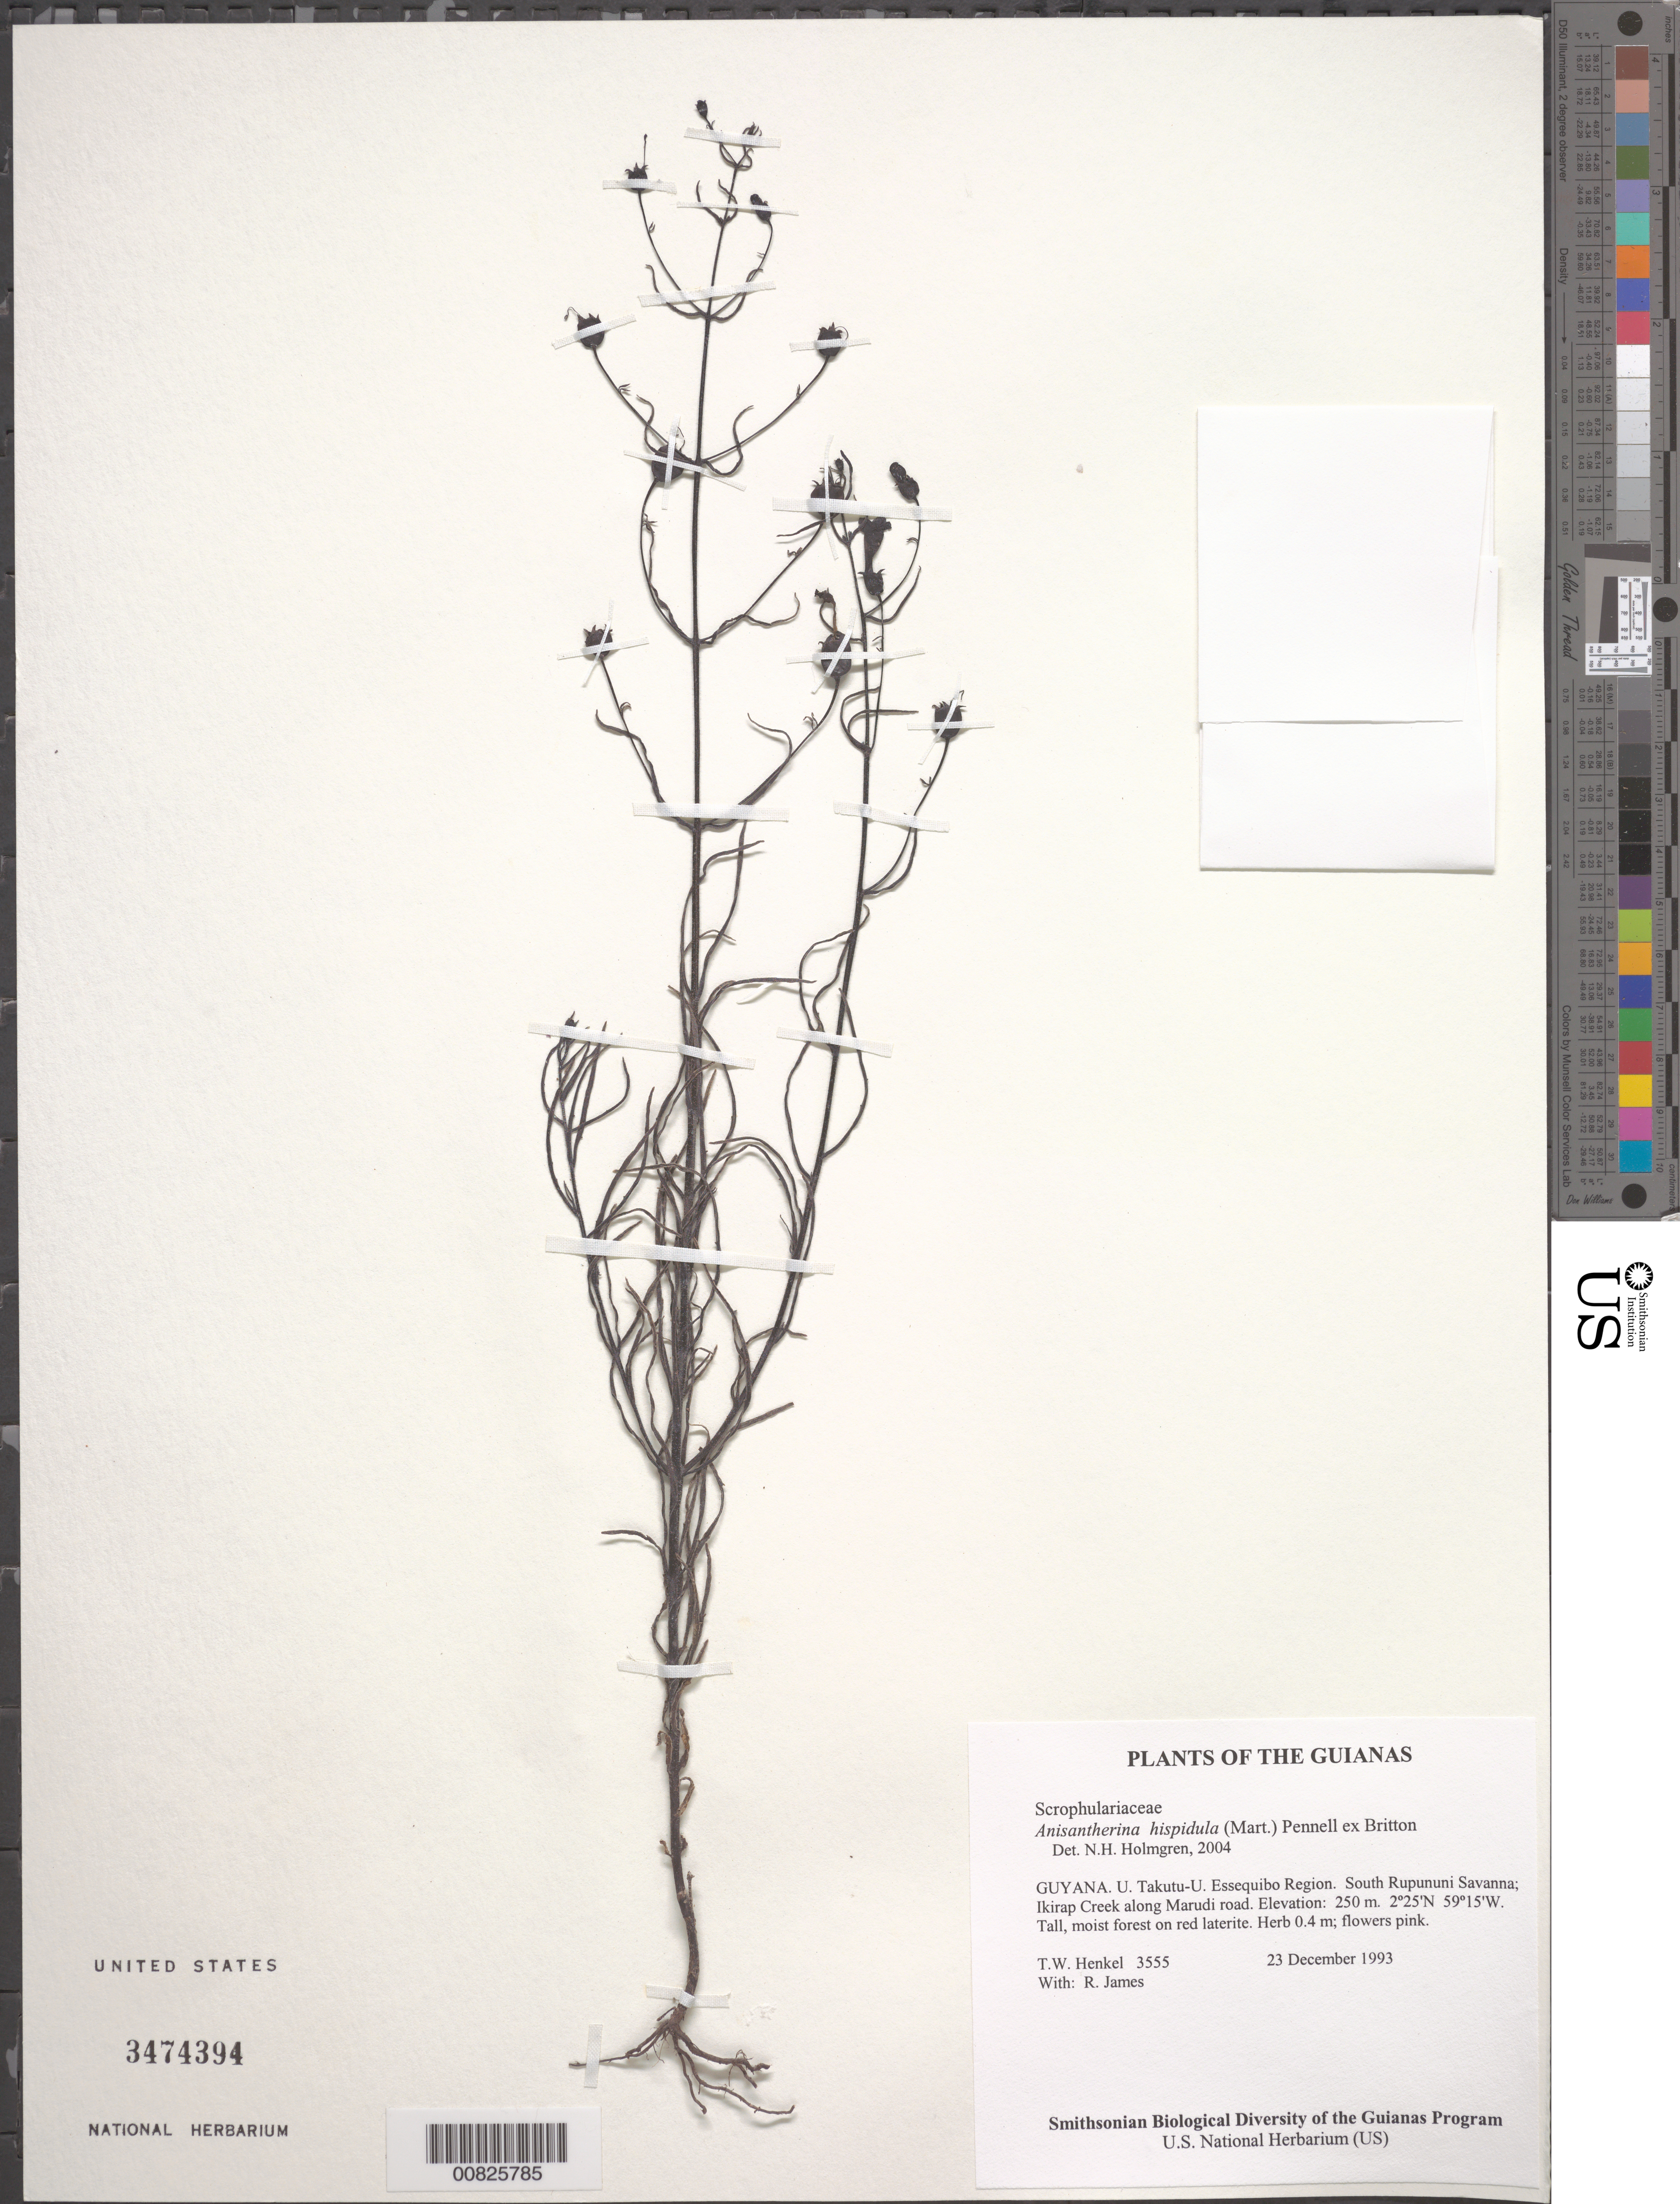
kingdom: Plantae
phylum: Tracheophyta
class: Magnoliopsida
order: Lamiales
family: Orobanchaceae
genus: Anisantherina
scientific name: Anisantherina hispidula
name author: (Mart.) Pennell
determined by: Holmgren, N. H., (NY), New York Botanical Garden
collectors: T. Henkel & R. James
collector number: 3555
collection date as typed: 23 December 1993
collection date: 1993-12-23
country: Guyana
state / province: U. Takutu-U. Essequibo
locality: South Rupununi Savanna; Ikirap Creek along Marudi road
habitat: Tall, moist forest on red laterite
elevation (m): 250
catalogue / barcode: US 3474394